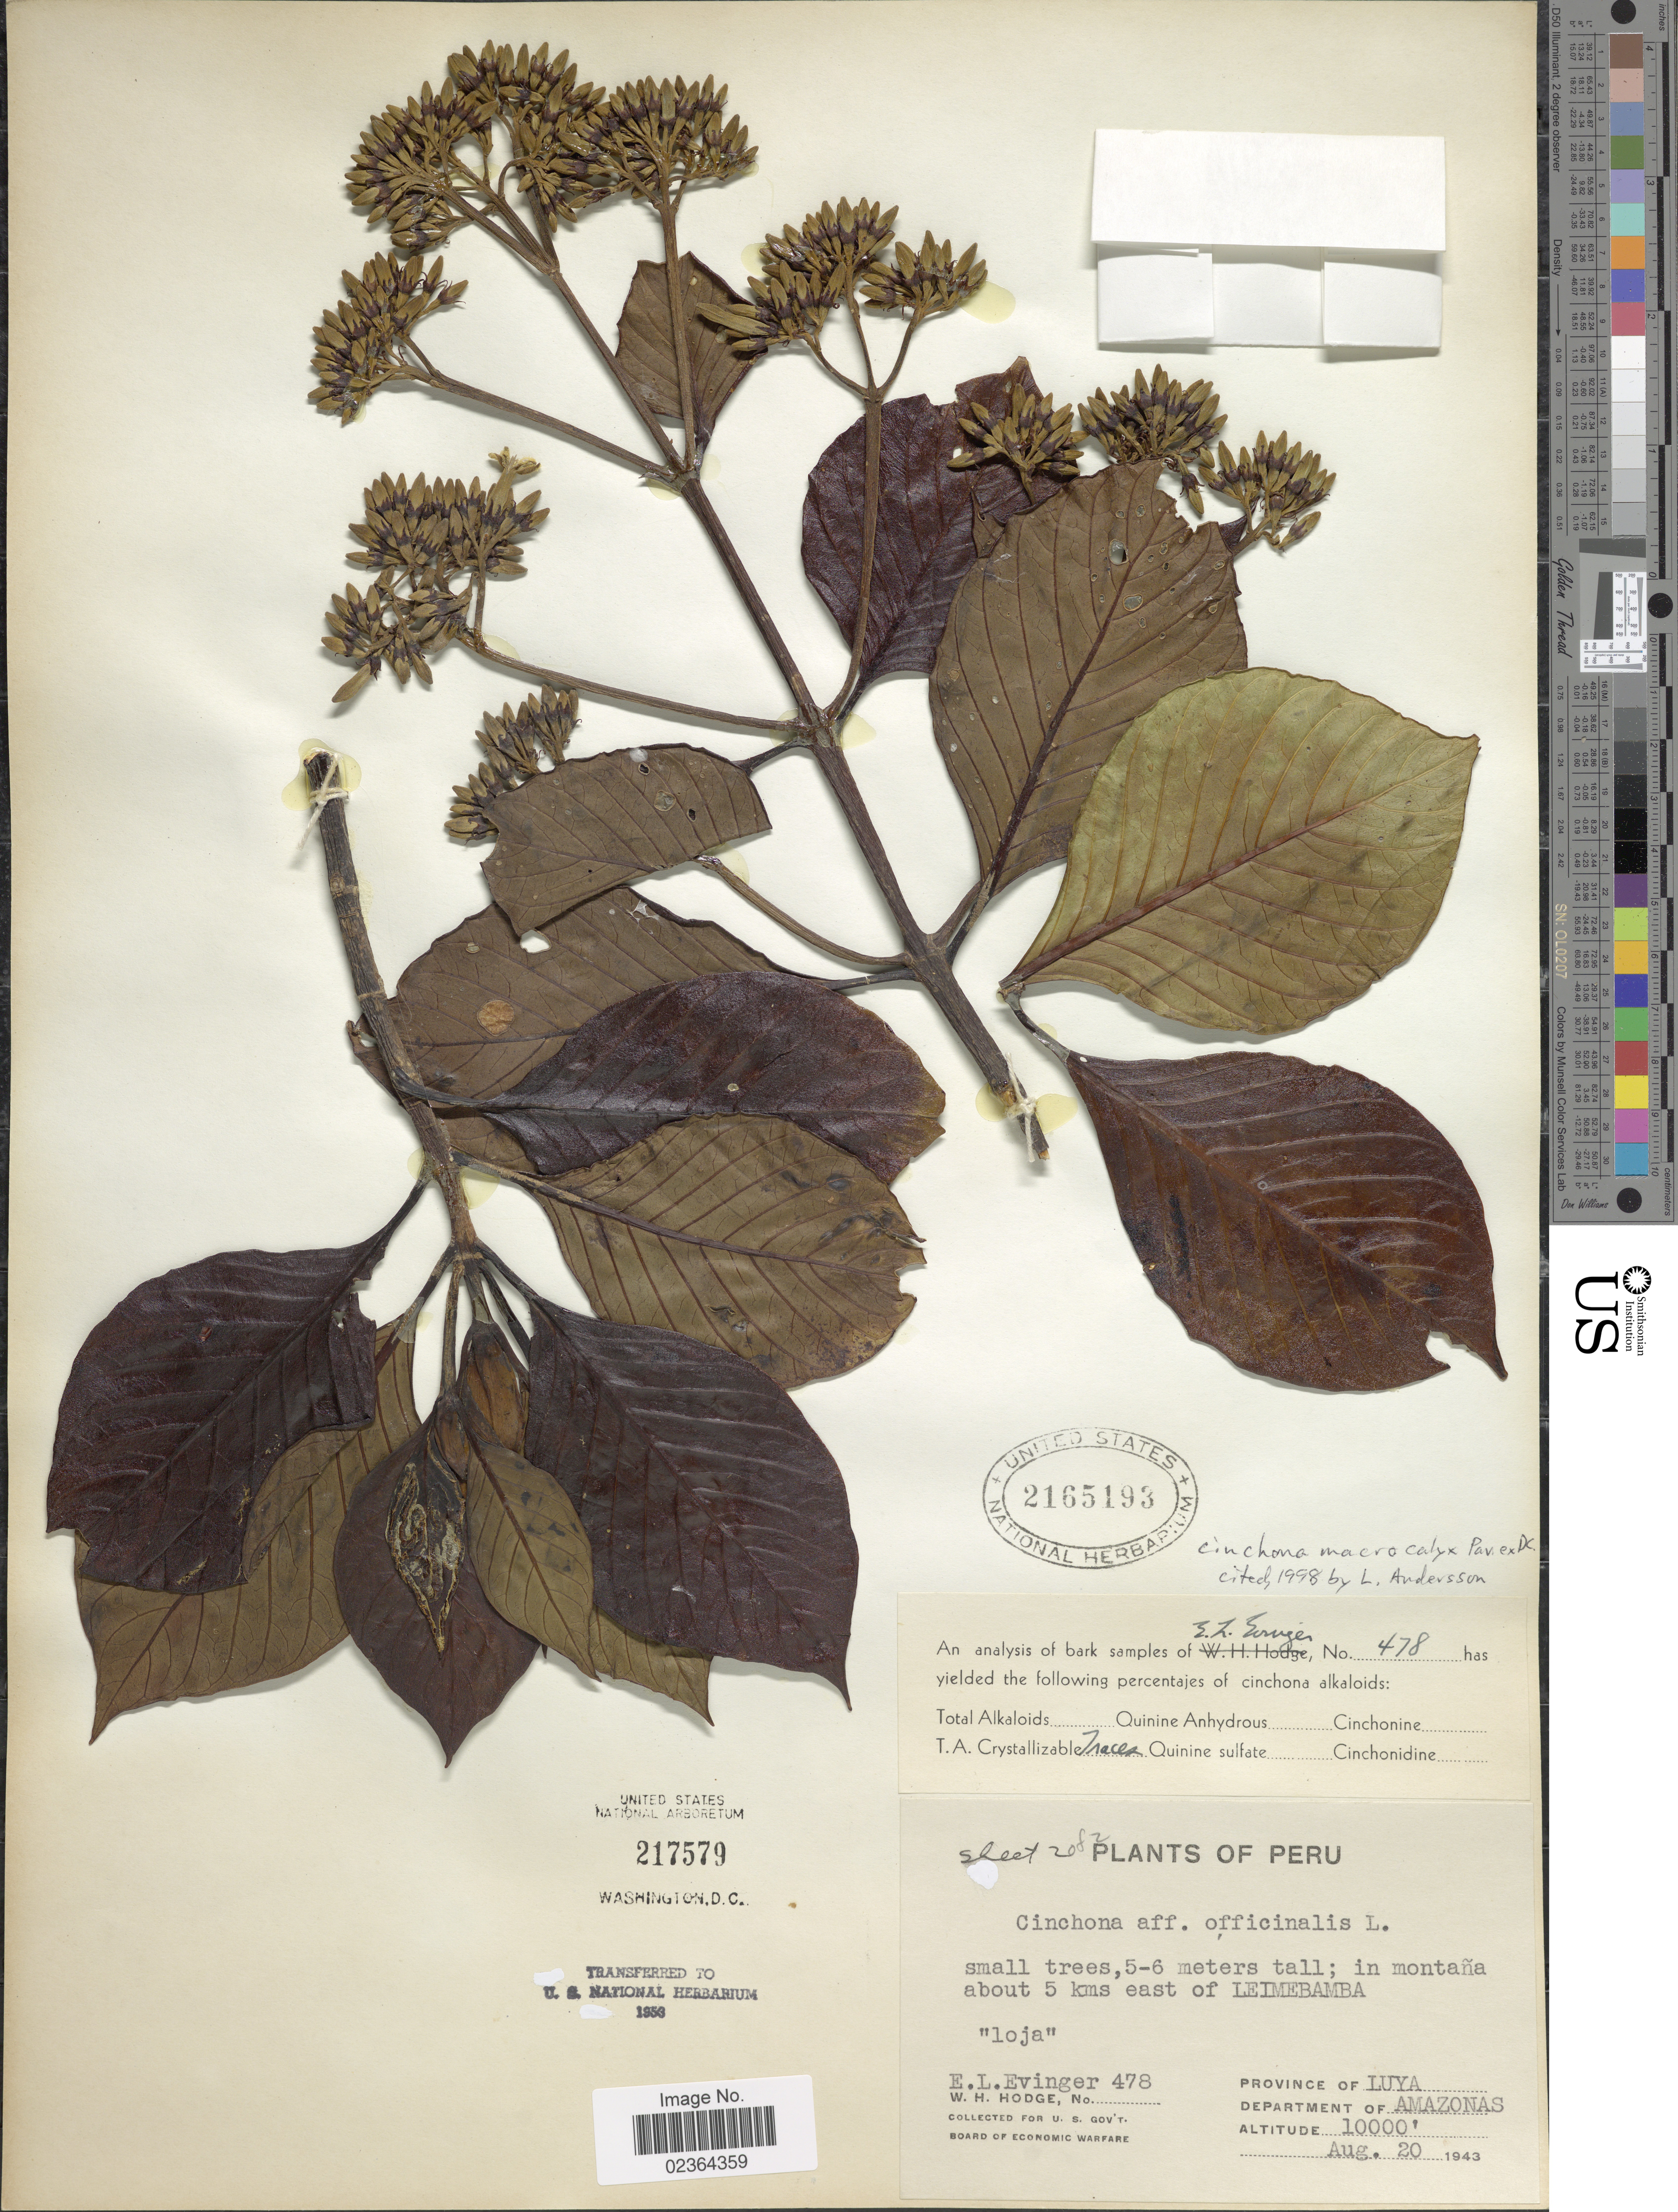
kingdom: Plantae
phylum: Tracheophyta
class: Magnoliopsida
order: Gentianales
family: Rubiaceae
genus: Cinchona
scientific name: Cinchona macrocalyx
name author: Pav. ex DC.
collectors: E. Evinger & W. Hodge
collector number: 478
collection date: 1943-08-20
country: Peru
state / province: Amazonas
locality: In montana about 5 kms east of Leimebamba, Province of Luya, Department of Amazonas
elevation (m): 3048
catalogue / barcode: US 2165193